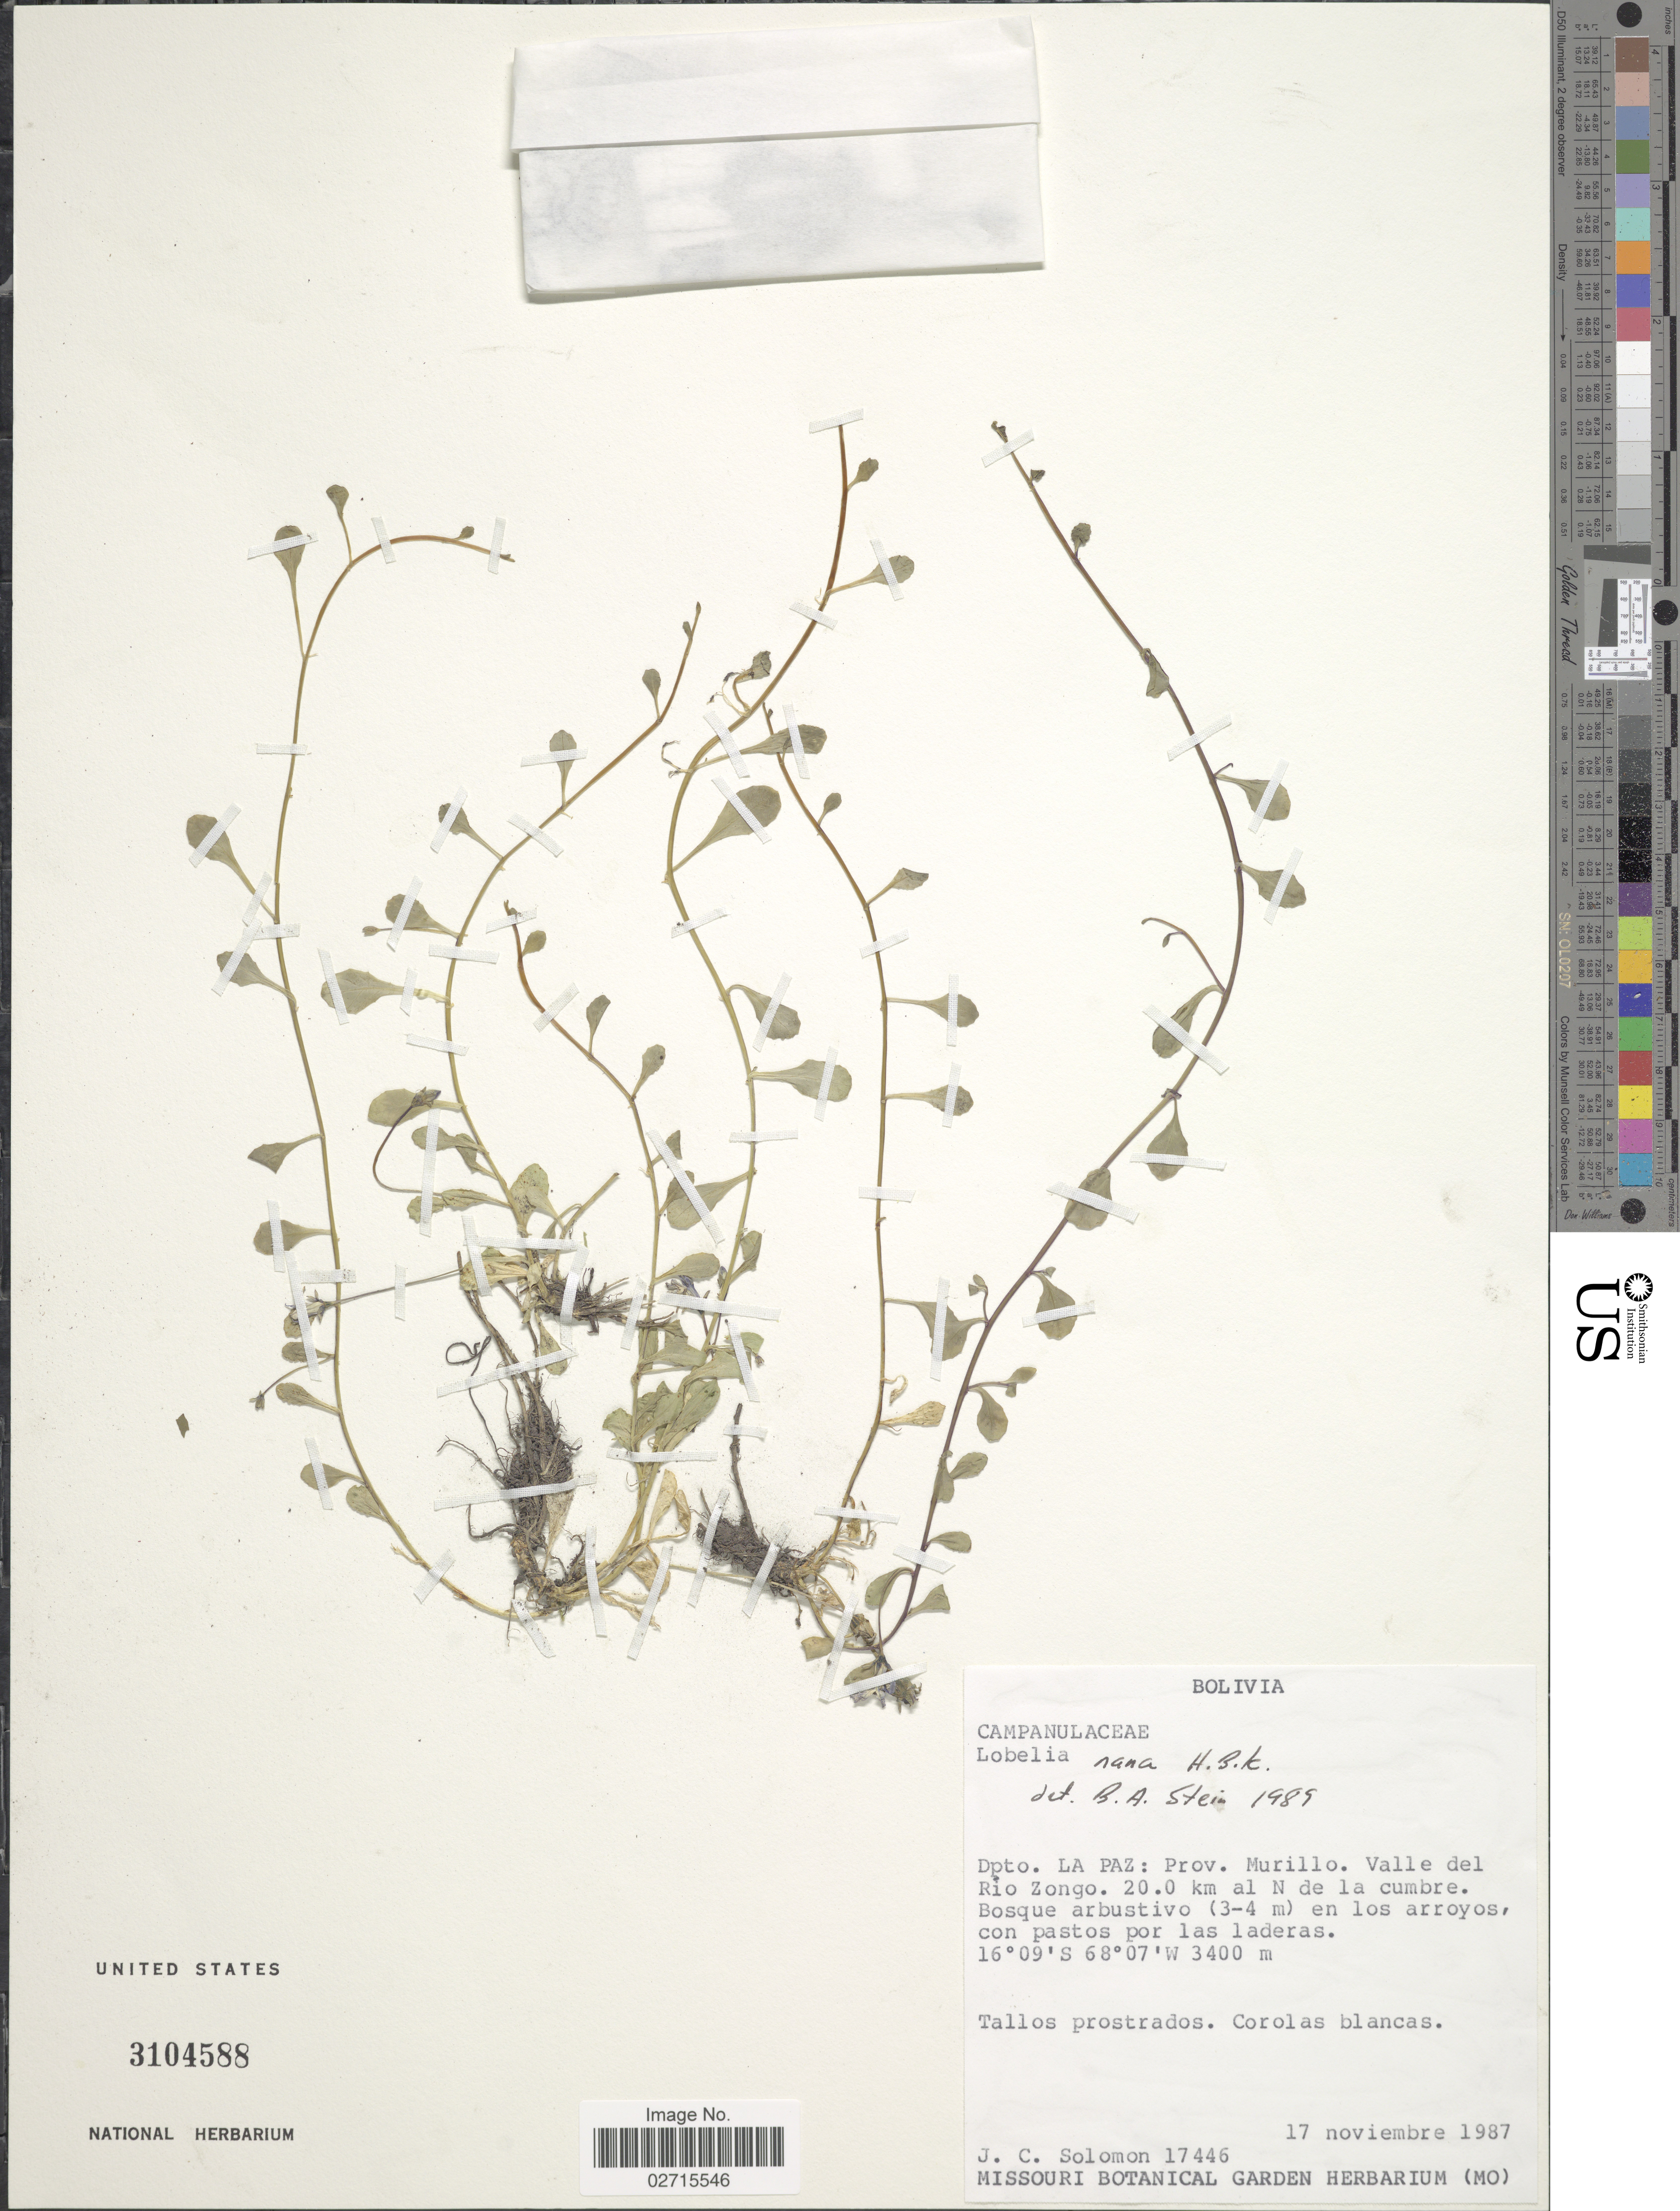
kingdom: Plantae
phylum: Tracheophyta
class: Magnoliopsida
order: Asterales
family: Campanulaceae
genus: Lobelia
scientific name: Lobelia nana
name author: Kunth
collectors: J. C. Solomon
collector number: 17446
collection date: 1987-11-17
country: Bolivia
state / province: La Paz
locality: Prov. Murillo, Valle del Rio Zongo, 20.0 km al N de la cumbre, en los arroyos, con pastos por las laderas.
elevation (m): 3400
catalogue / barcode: US 3104588